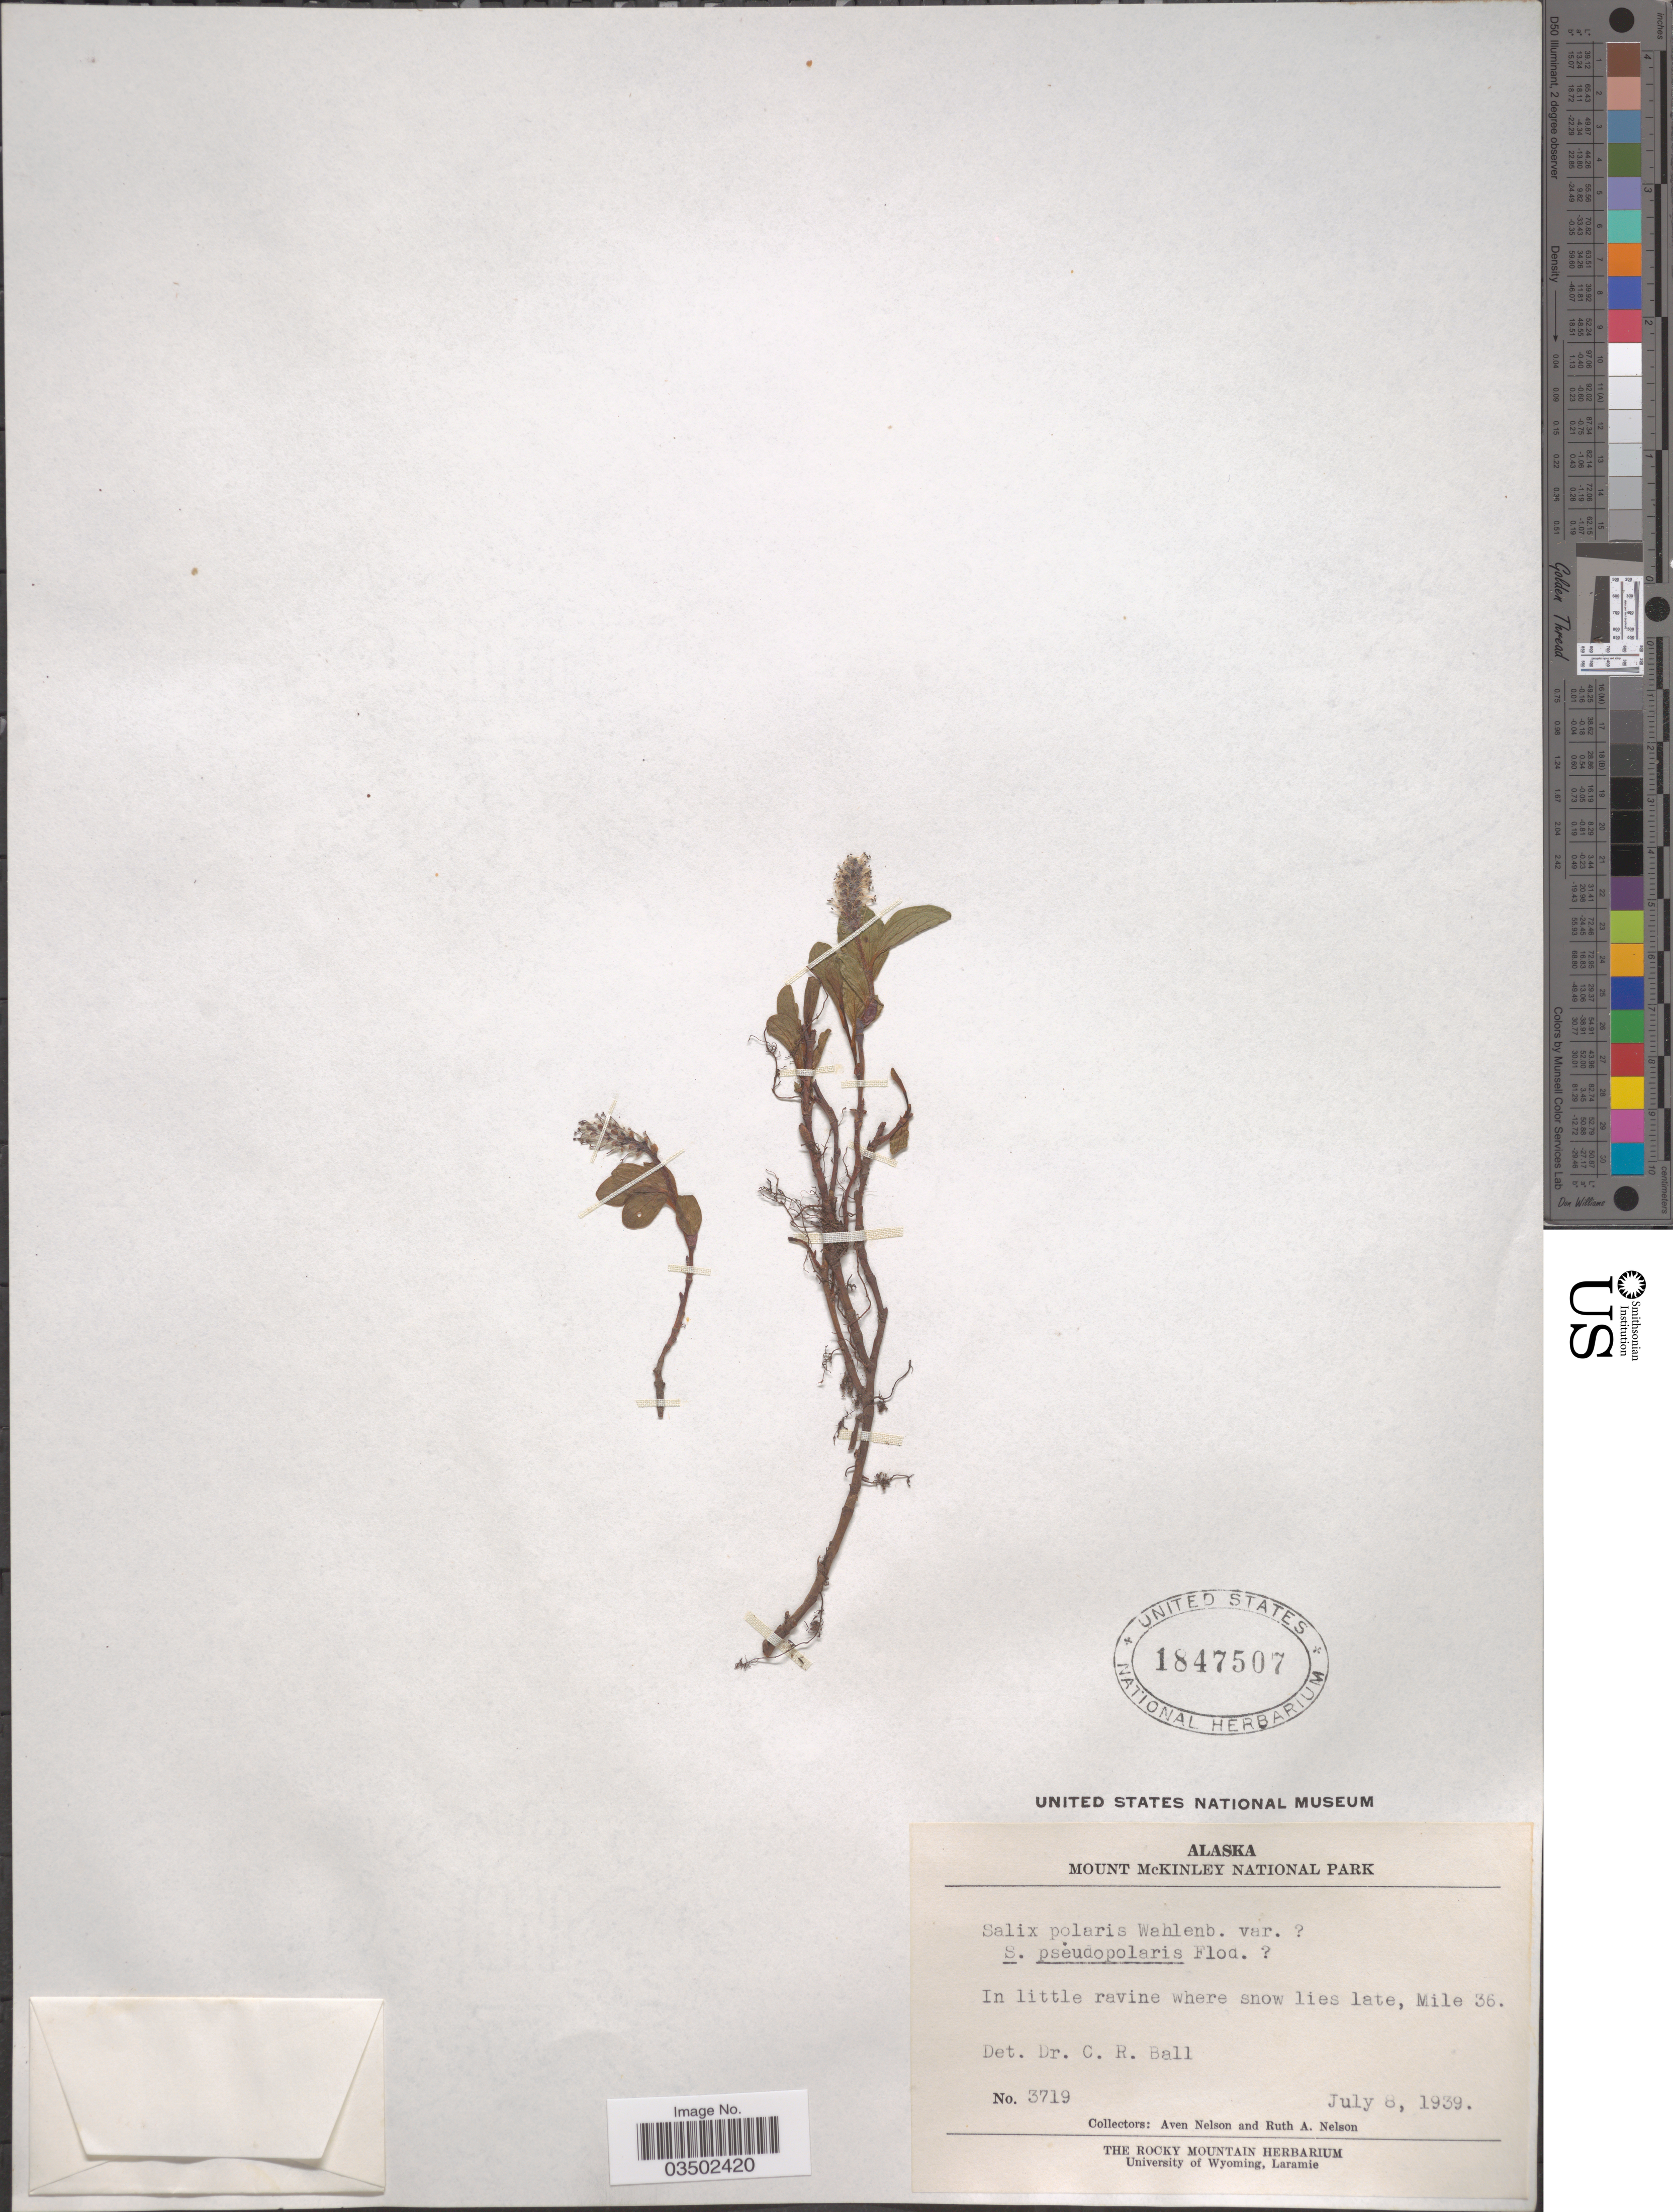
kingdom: Plantae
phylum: Tracheophyta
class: Magnoliopsida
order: Malpighiales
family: Salicaceae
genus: Salix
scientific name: Salix polaris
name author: Wahlenb.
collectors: A. Nelson & R. A. Nelson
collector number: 3719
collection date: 1939-07-08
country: United States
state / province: Alaska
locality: Mount McKinley National Park. In little ravine where snow lies late, Mile 36.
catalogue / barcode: US 1847507